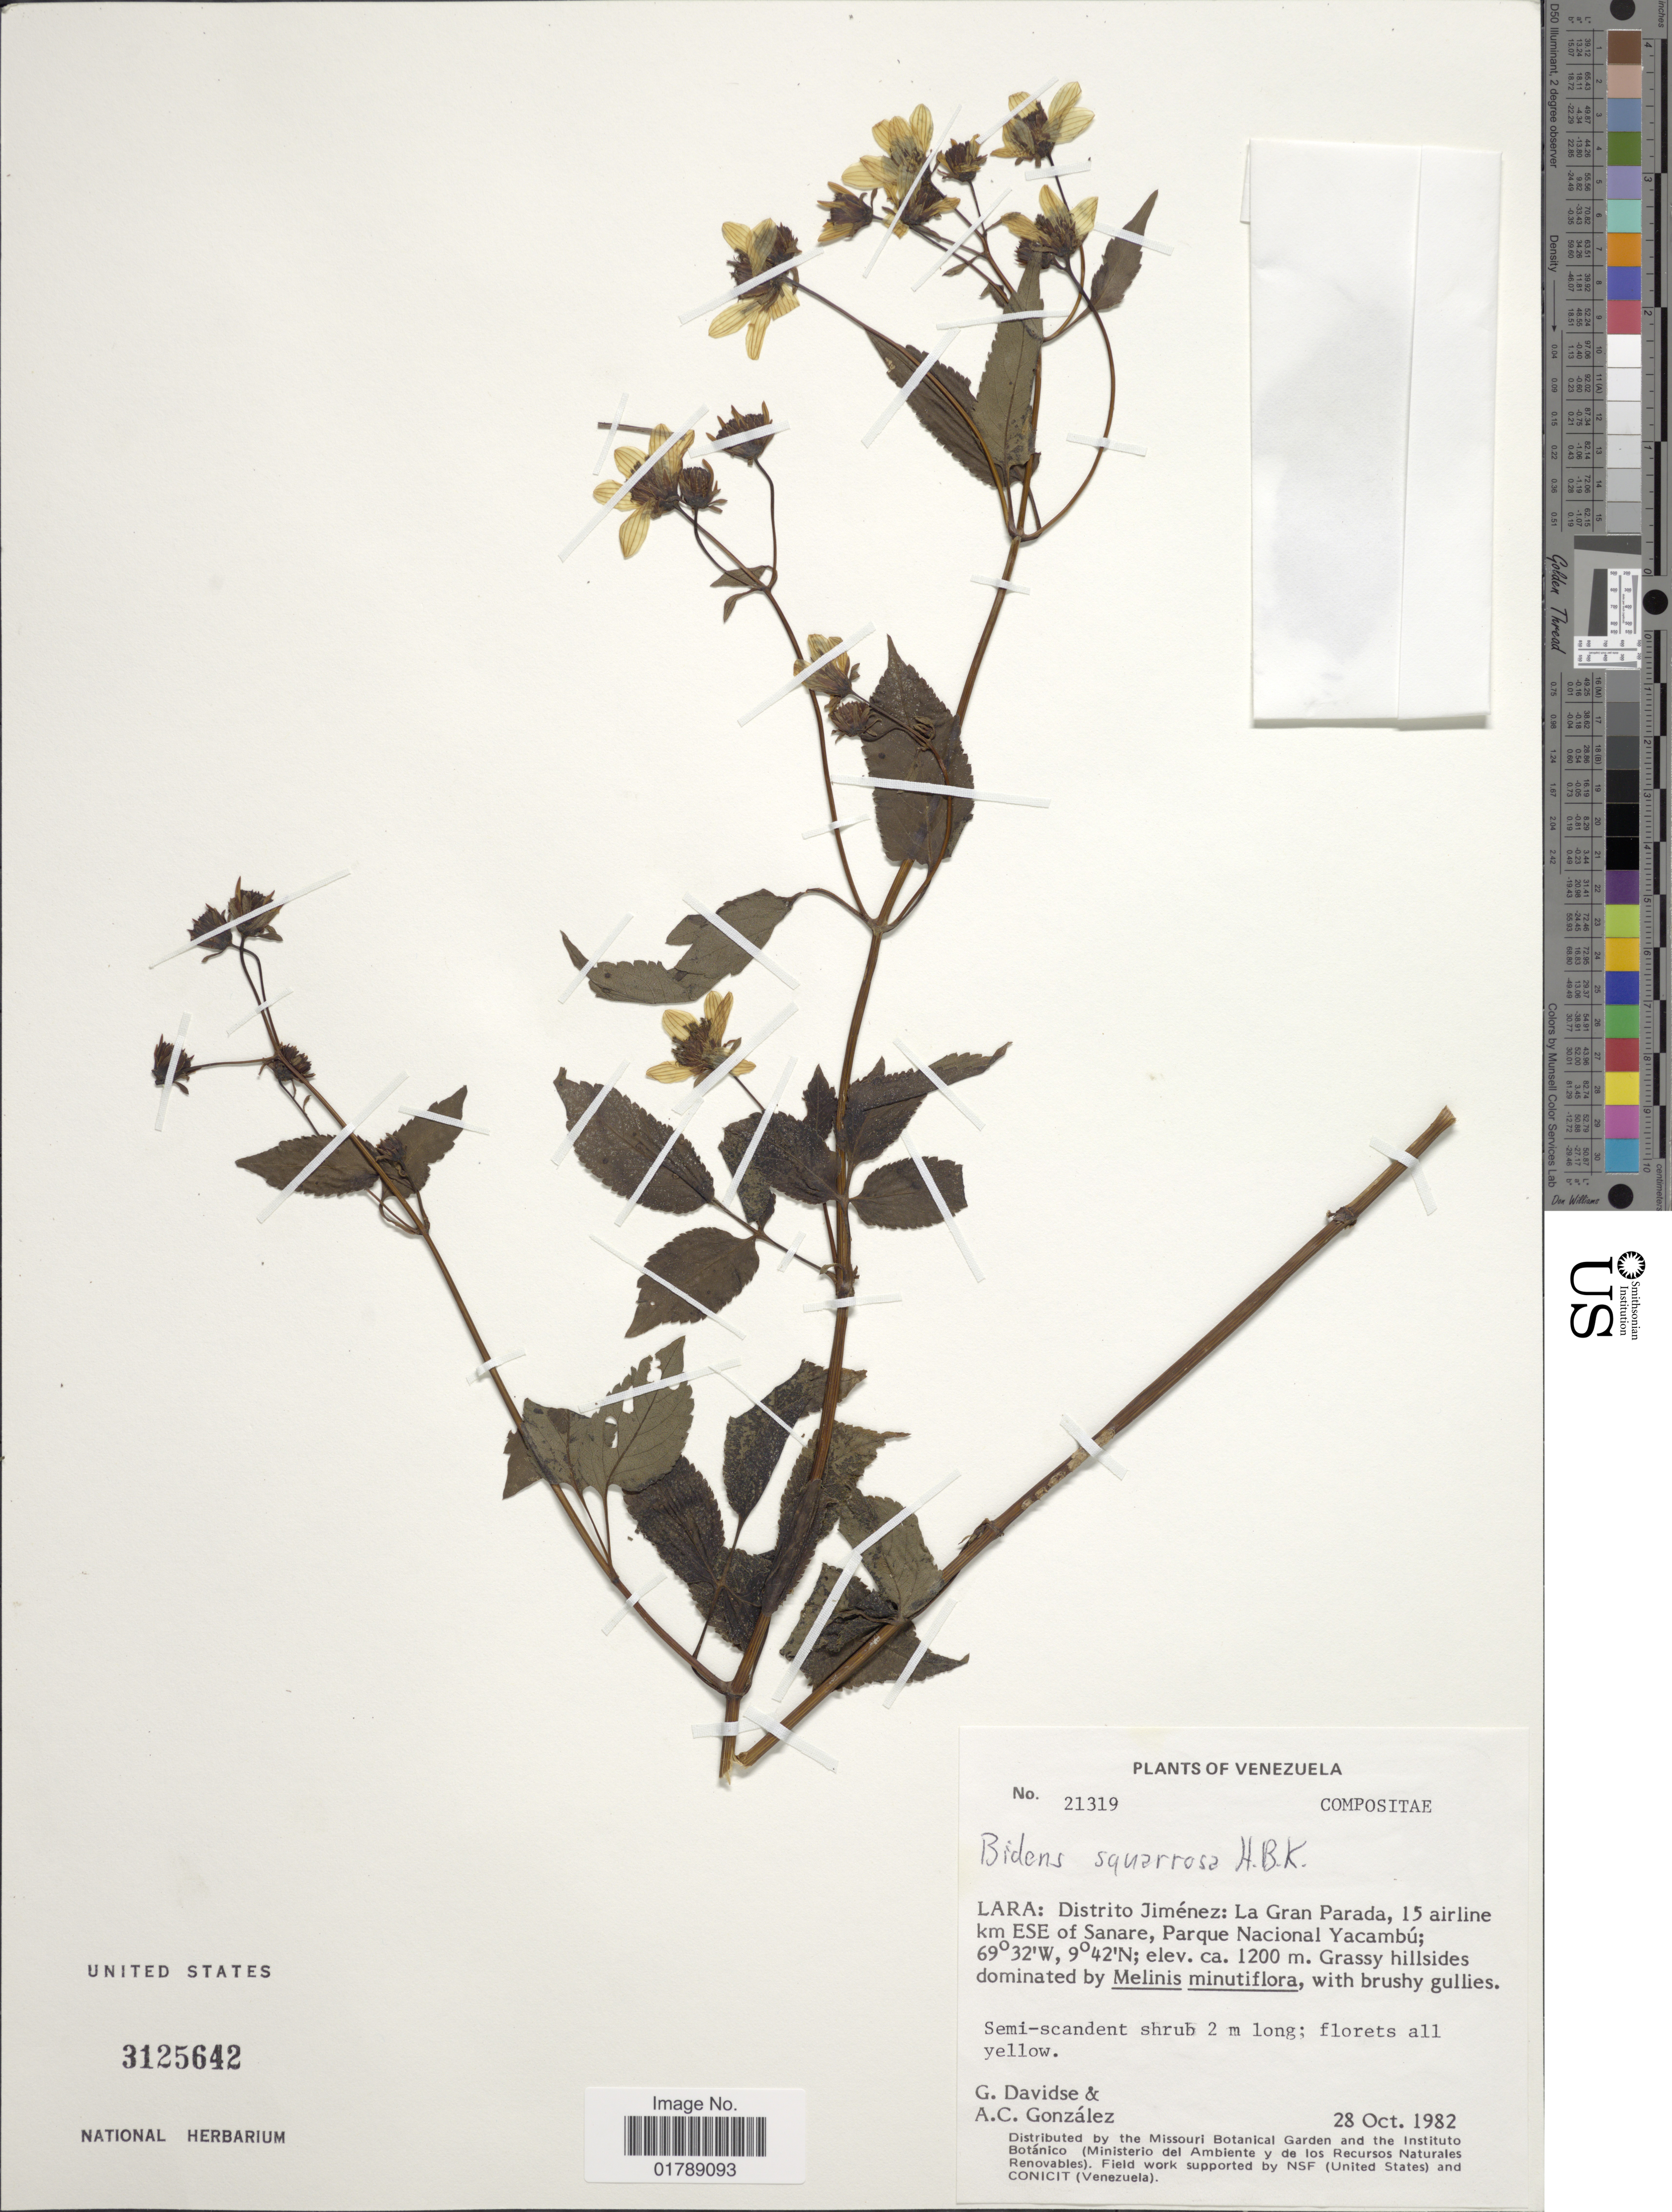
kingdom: Plantae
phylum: Tracheophyta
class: Magnoliopsida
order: Asterales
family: Asteraceae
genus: Bidens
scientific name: Bidens squarrosa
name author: Kunth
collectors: G. Davidse & A. C. González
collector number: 21319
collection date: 1982-10-28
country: Venezuela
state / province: Lara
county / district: Jiménez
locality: Distrito Jiménez: La Gran Parada, 15 airline km ESE of Sanare, Parque Nacional Yacambú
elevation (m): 1200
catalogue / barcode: US 3125642